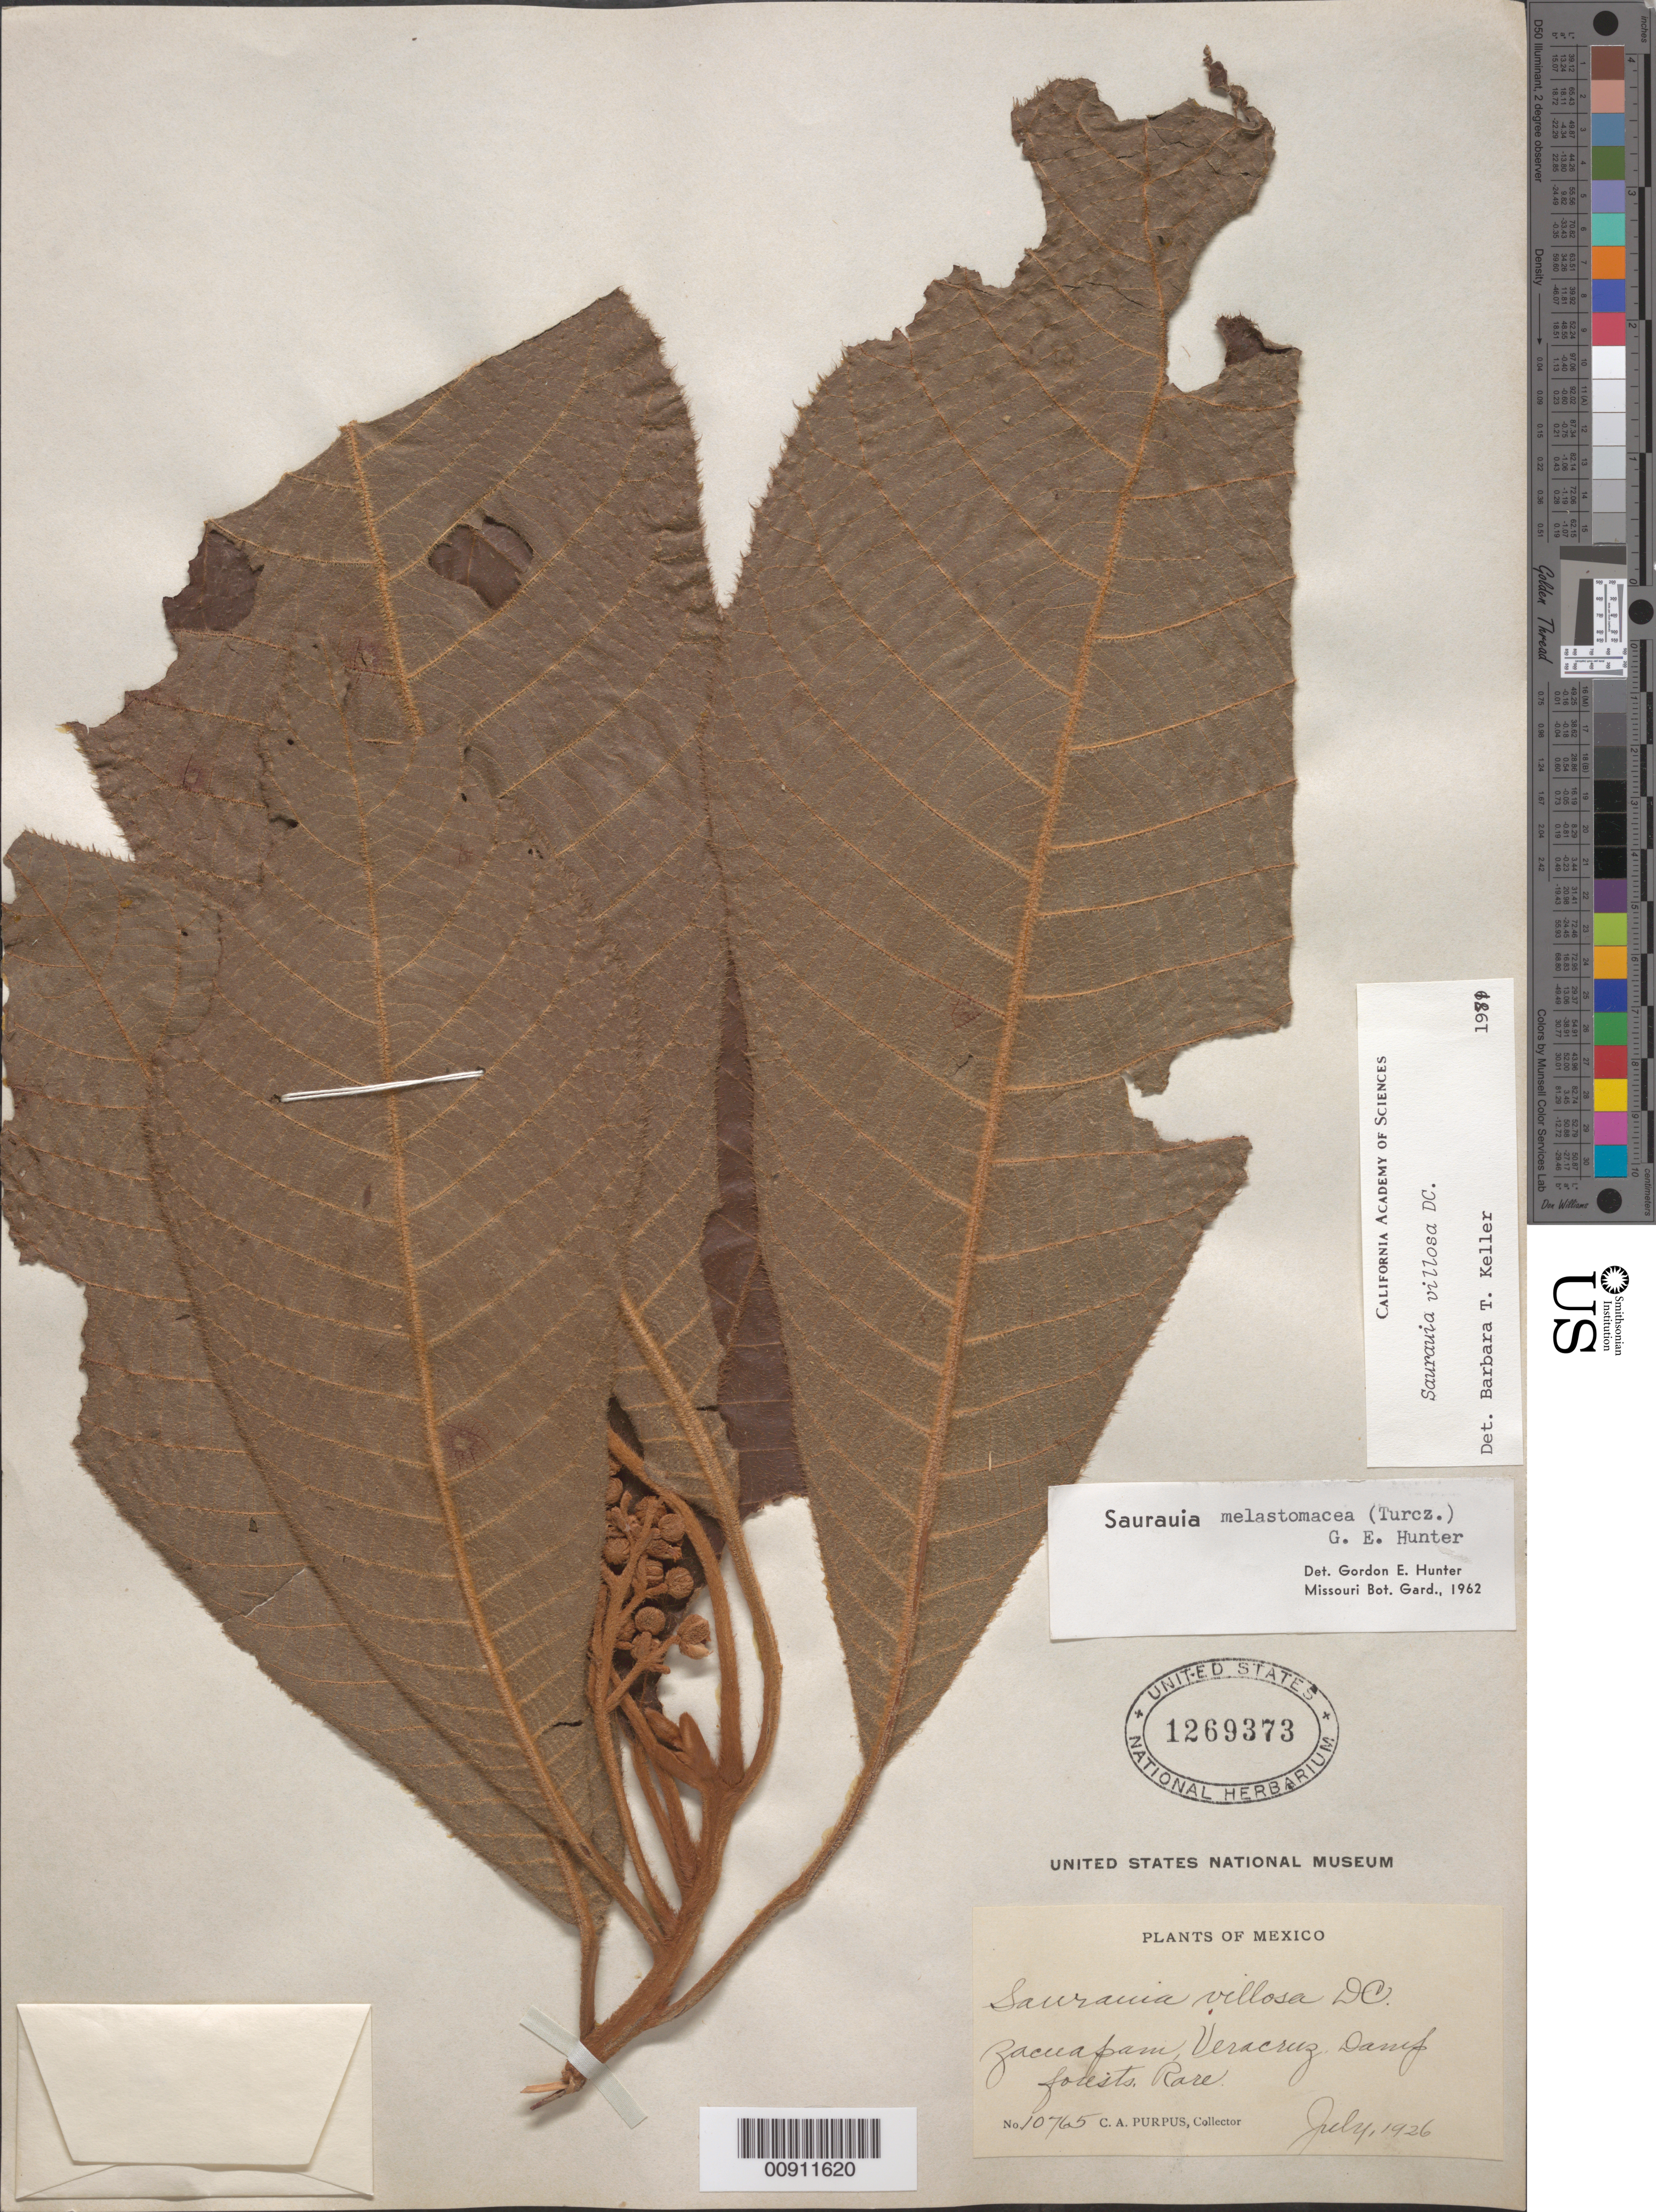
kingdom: Plantae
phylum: Tracheophyta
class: Magnoliopsida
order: Ericales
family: Actinidiaceae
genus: Saurauia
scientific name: Saurauia villosa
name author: DC.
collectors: C. A. Purpus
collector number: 10765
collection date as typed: Jul 1926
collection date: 1926-07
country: Mexico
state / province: Veracruz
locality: Zacuapan, Veracruz.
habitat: Damp forests.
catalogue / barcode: US 1269373